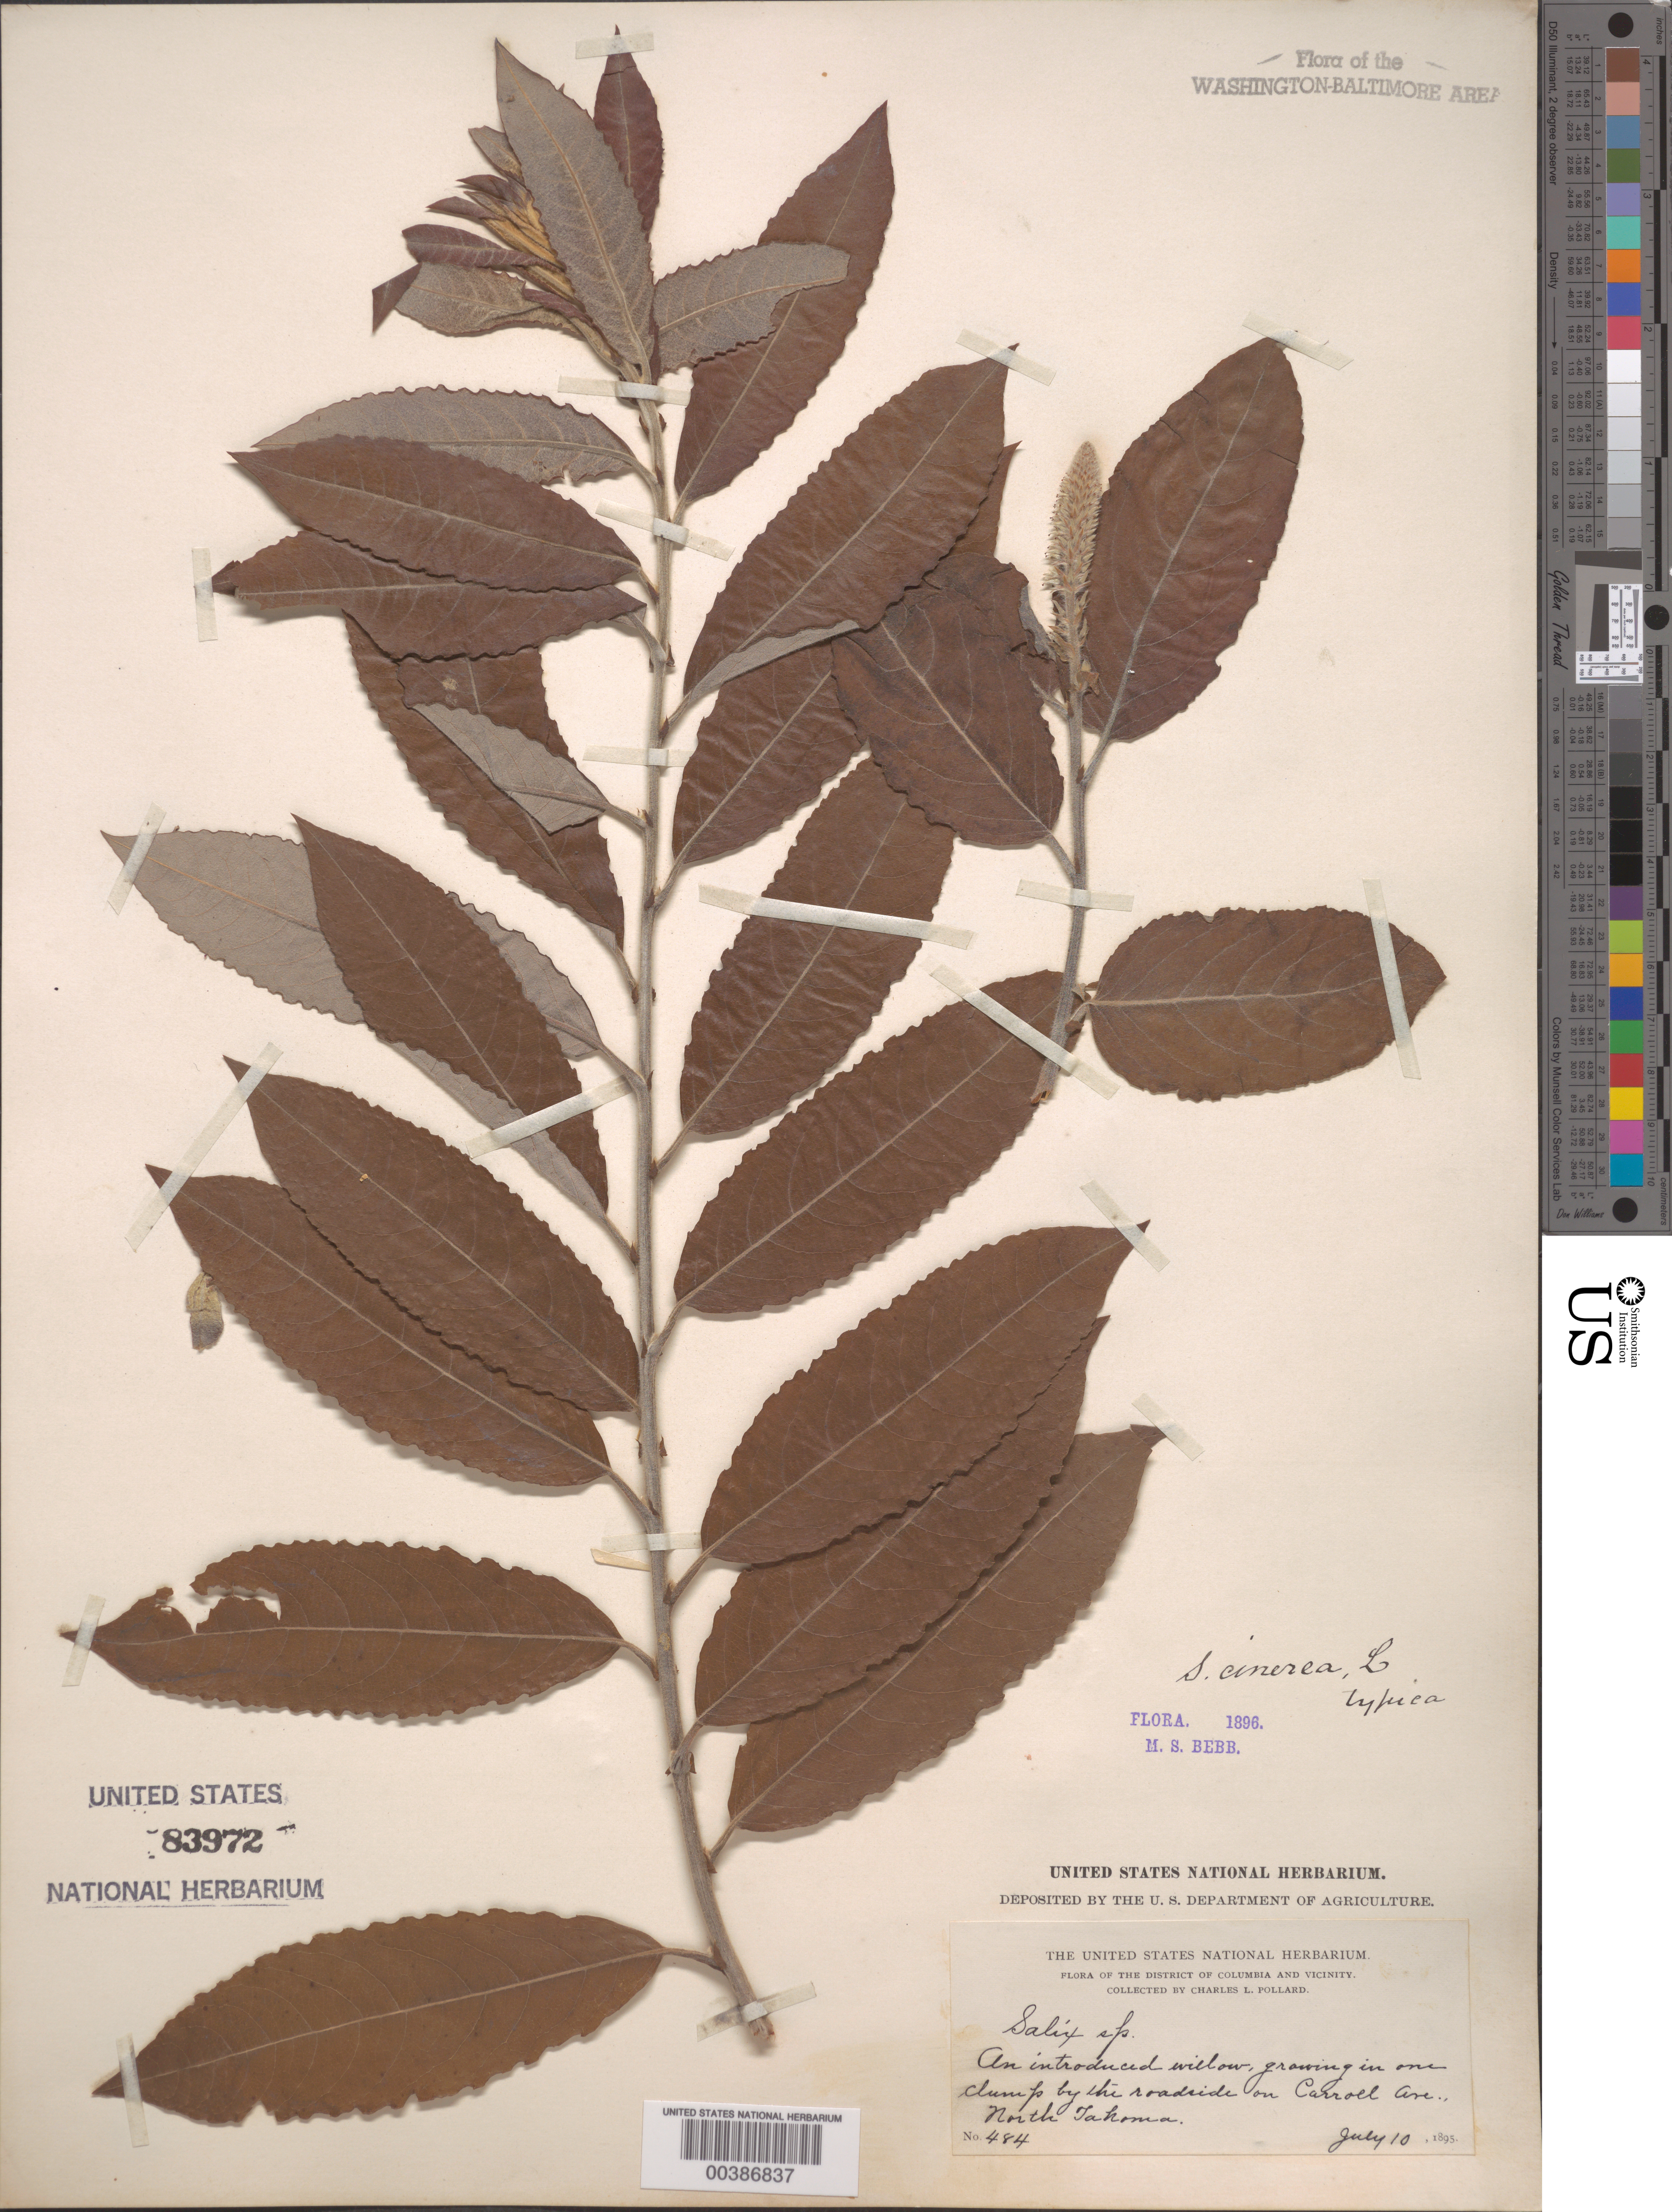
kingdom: Plantae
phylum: Tracheophyta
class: Magnoliopsida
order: Malpighiales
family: Salicaceae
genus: Salix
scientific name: Salix cinerea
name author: L.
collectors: C. L. Pollard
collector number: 484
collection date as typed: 10 Jul 1895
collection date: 1895-07-10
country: United States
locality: Carroll Avenue, north Takoma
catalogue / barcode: US 83972